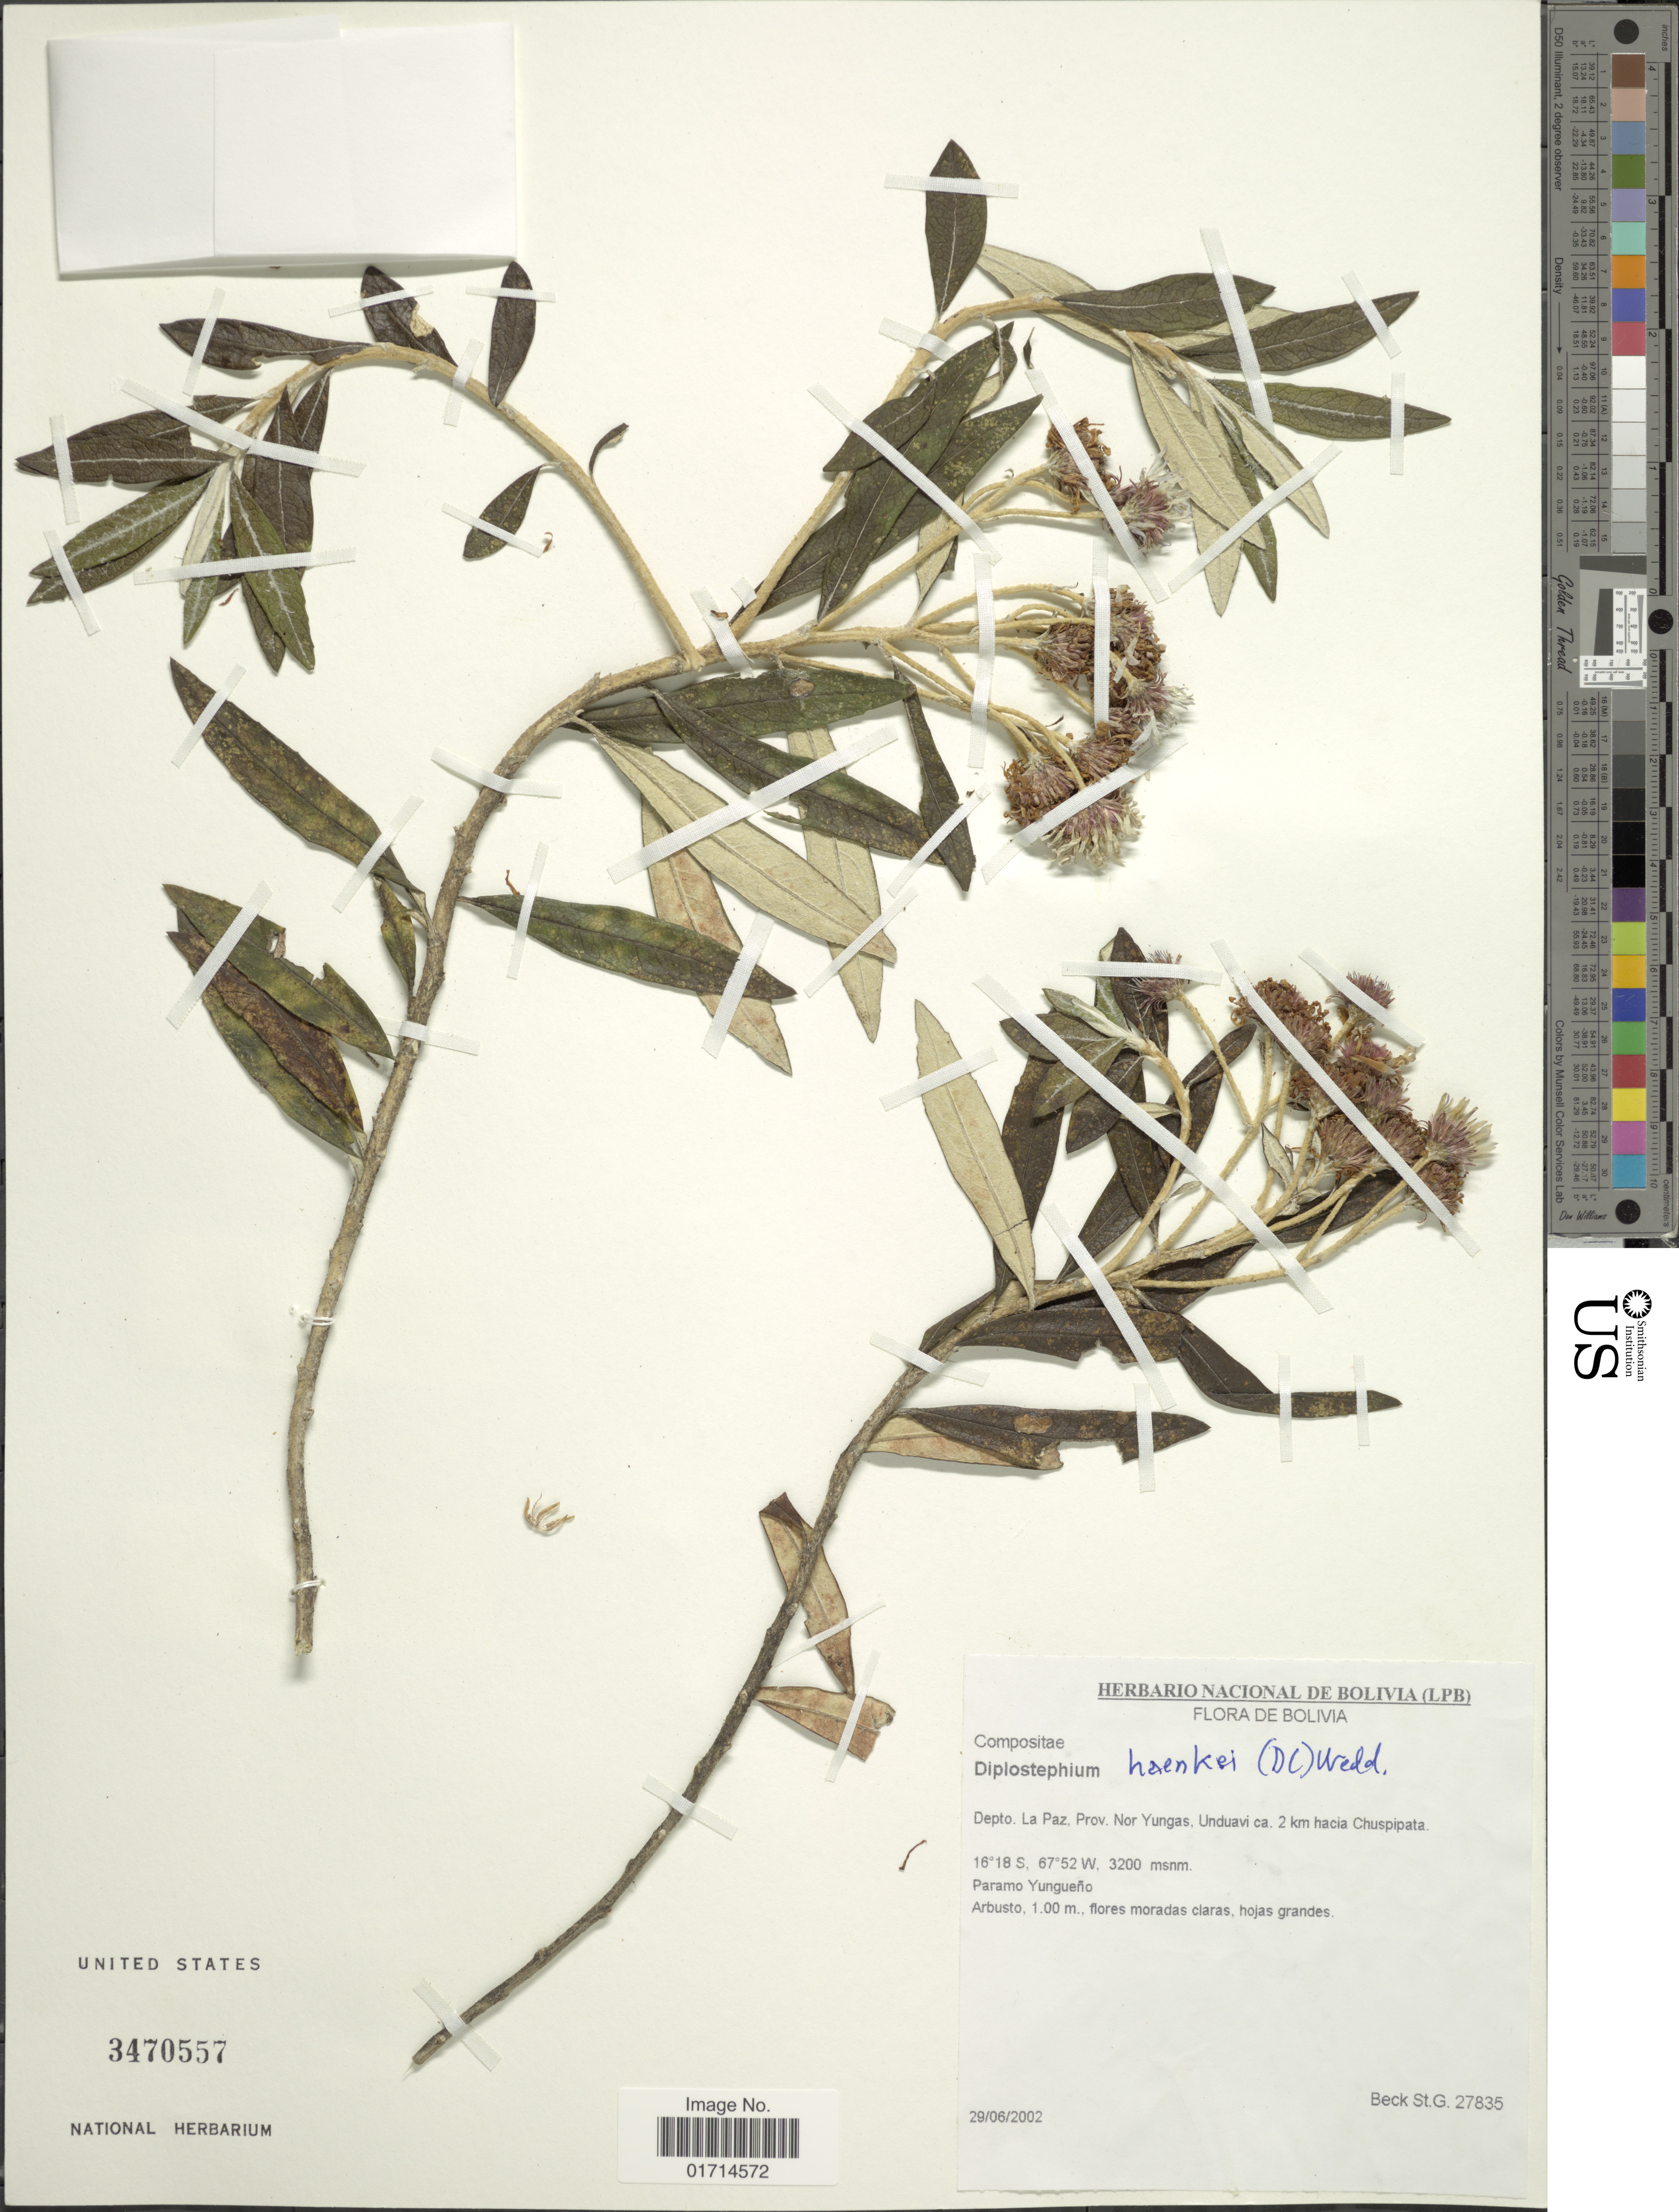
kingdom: Plantae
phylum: Tracheophyta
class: Magnoliopsida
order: Asterales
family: Asteraceae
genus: Diplostephium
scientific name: Diplostephium haenkei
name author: (DC.) Wedd.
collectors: S. G. Beck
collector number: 27835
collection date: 2002-06-29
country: Bolivia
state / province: La Paz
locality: Prov. Nor Yungas, Unduavi ca. 2 km hacia Chuspipata, Paramo Yungueno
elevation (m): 3200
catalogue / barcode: US 3470557